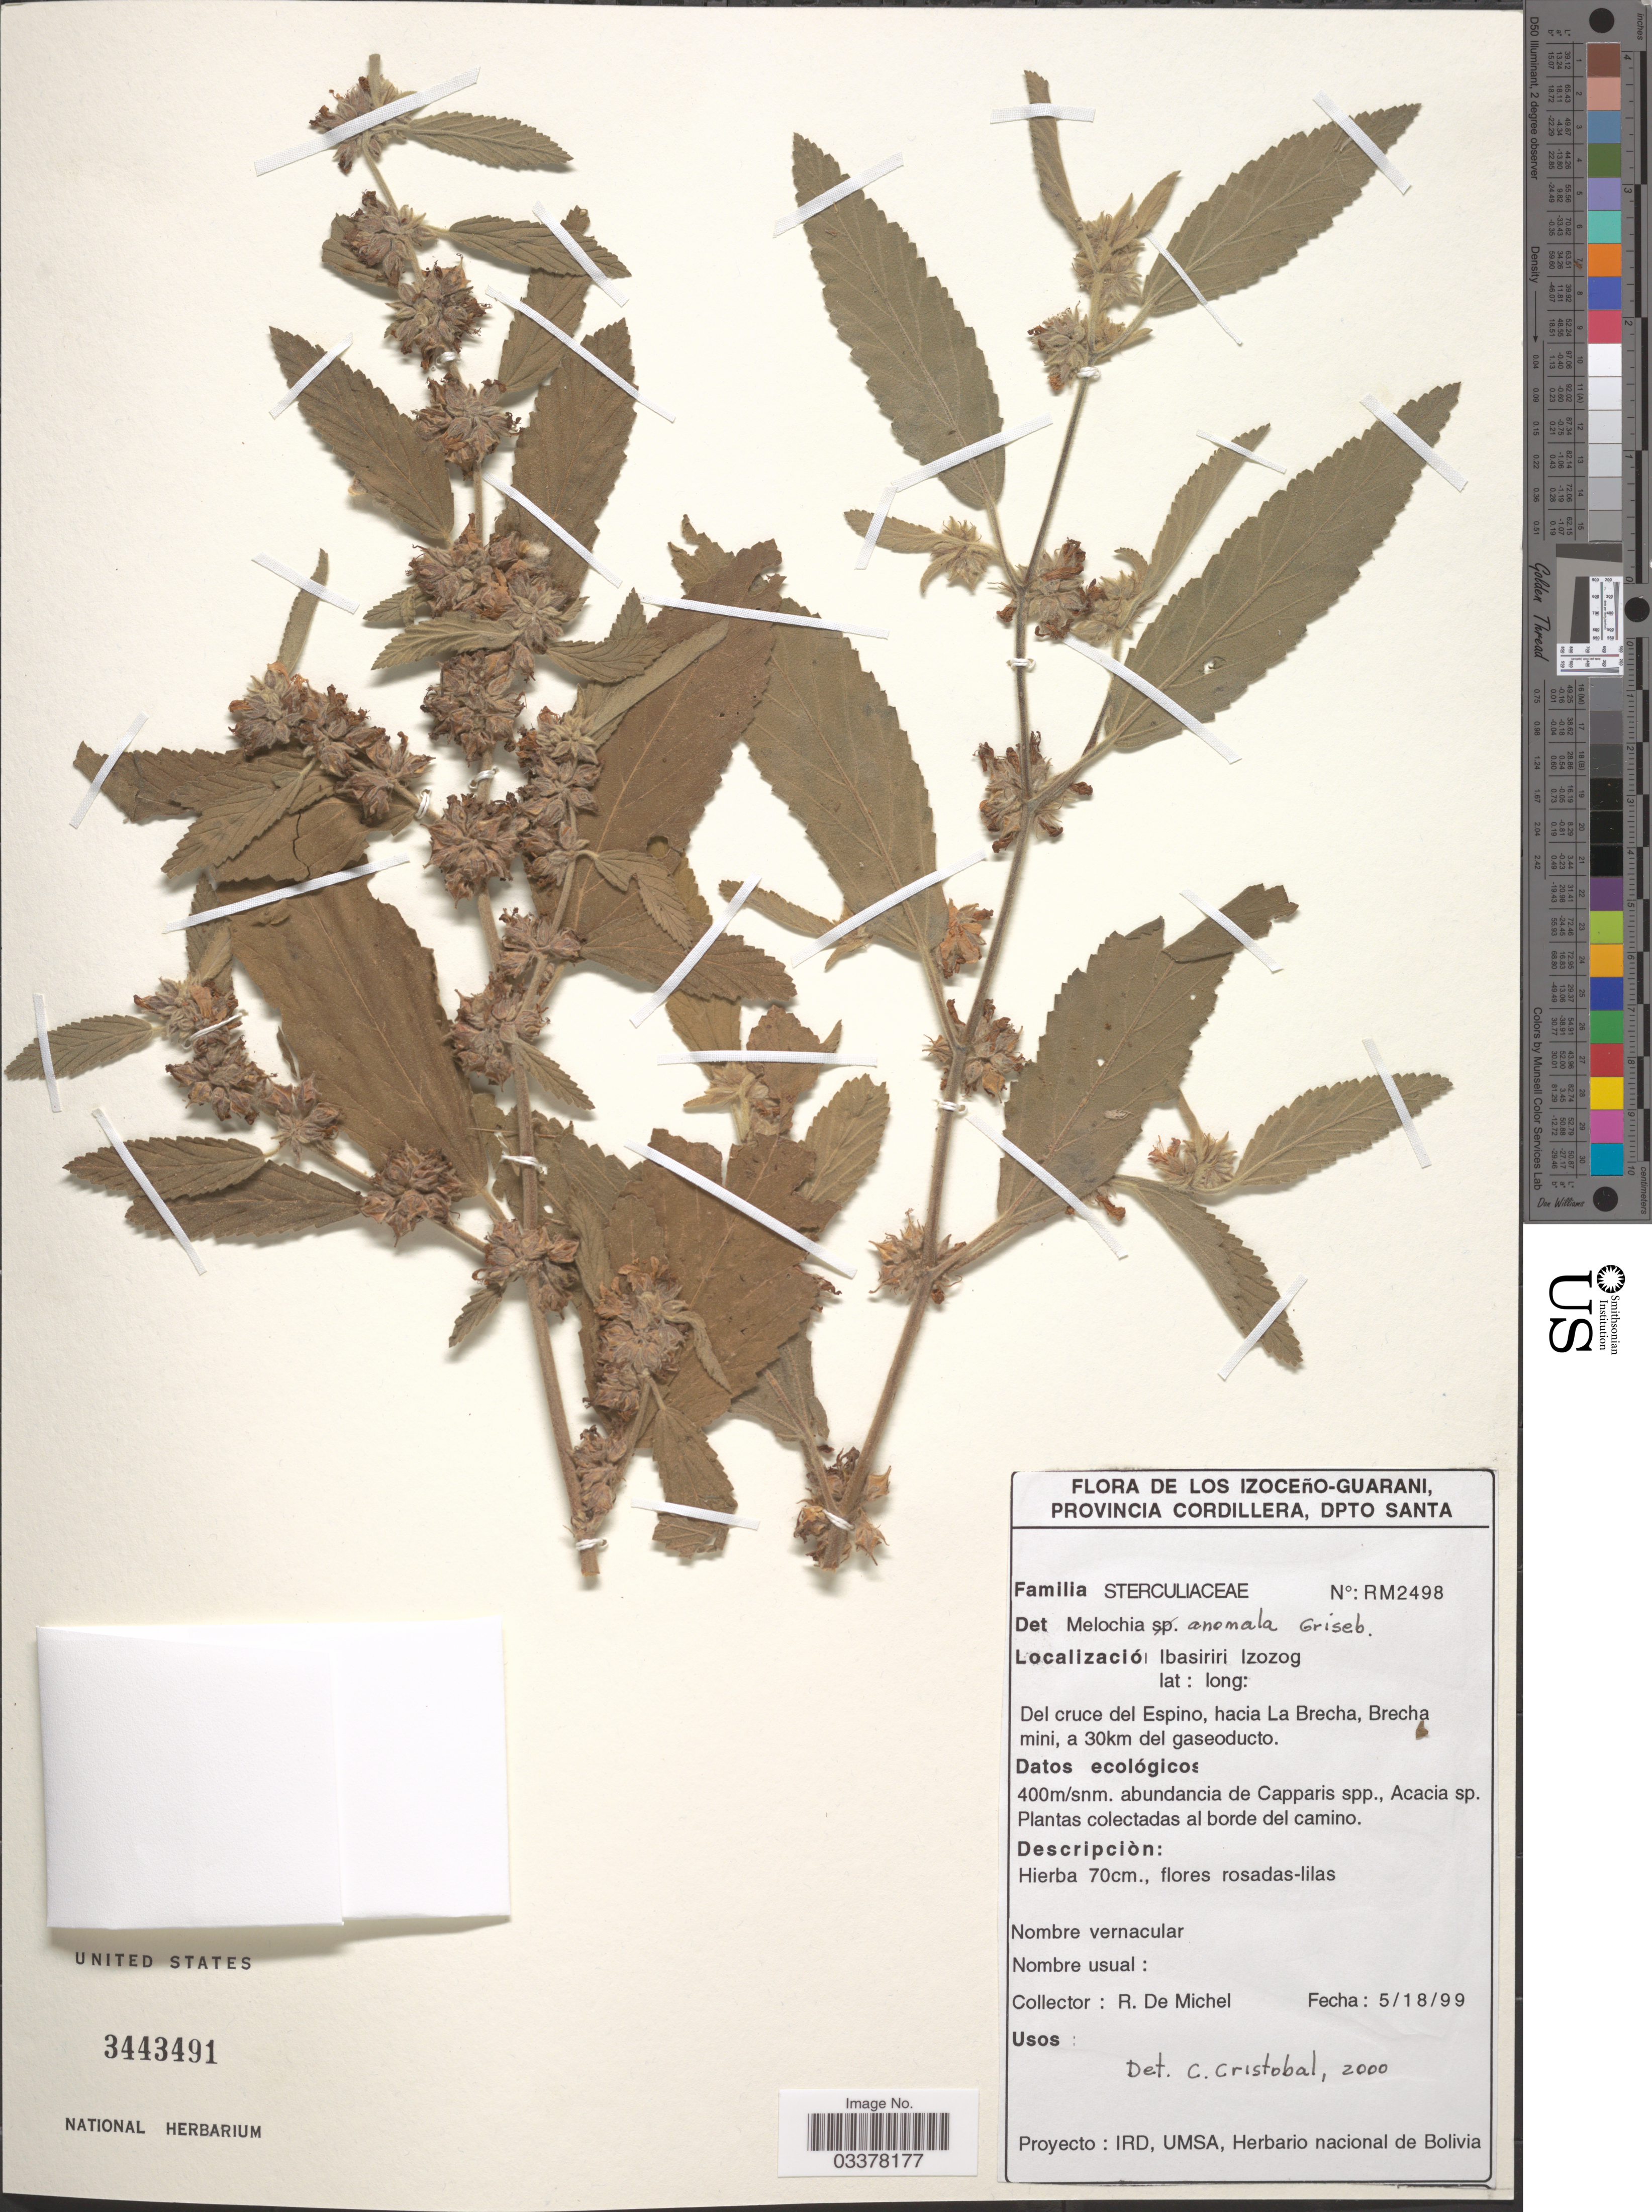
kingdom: Plantae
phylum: Tracheophyta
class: Magnoliopsida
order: Malvales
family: Malvaceae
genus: Melochia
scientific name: Melochia anomala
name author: Griseb.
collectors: R. d. Michel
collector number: RM2498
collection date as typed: Transcribed d/m/y: 18/5/99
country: Bolivia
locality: Los Izoceño-Guarani, Provincia Cordillera, Dpto Santa. Ibasiriri Izozog Del cruce del Espino, hacia La Brecha, Brecha mini, a 30km del gaseoducto.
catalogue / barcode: US 3443491